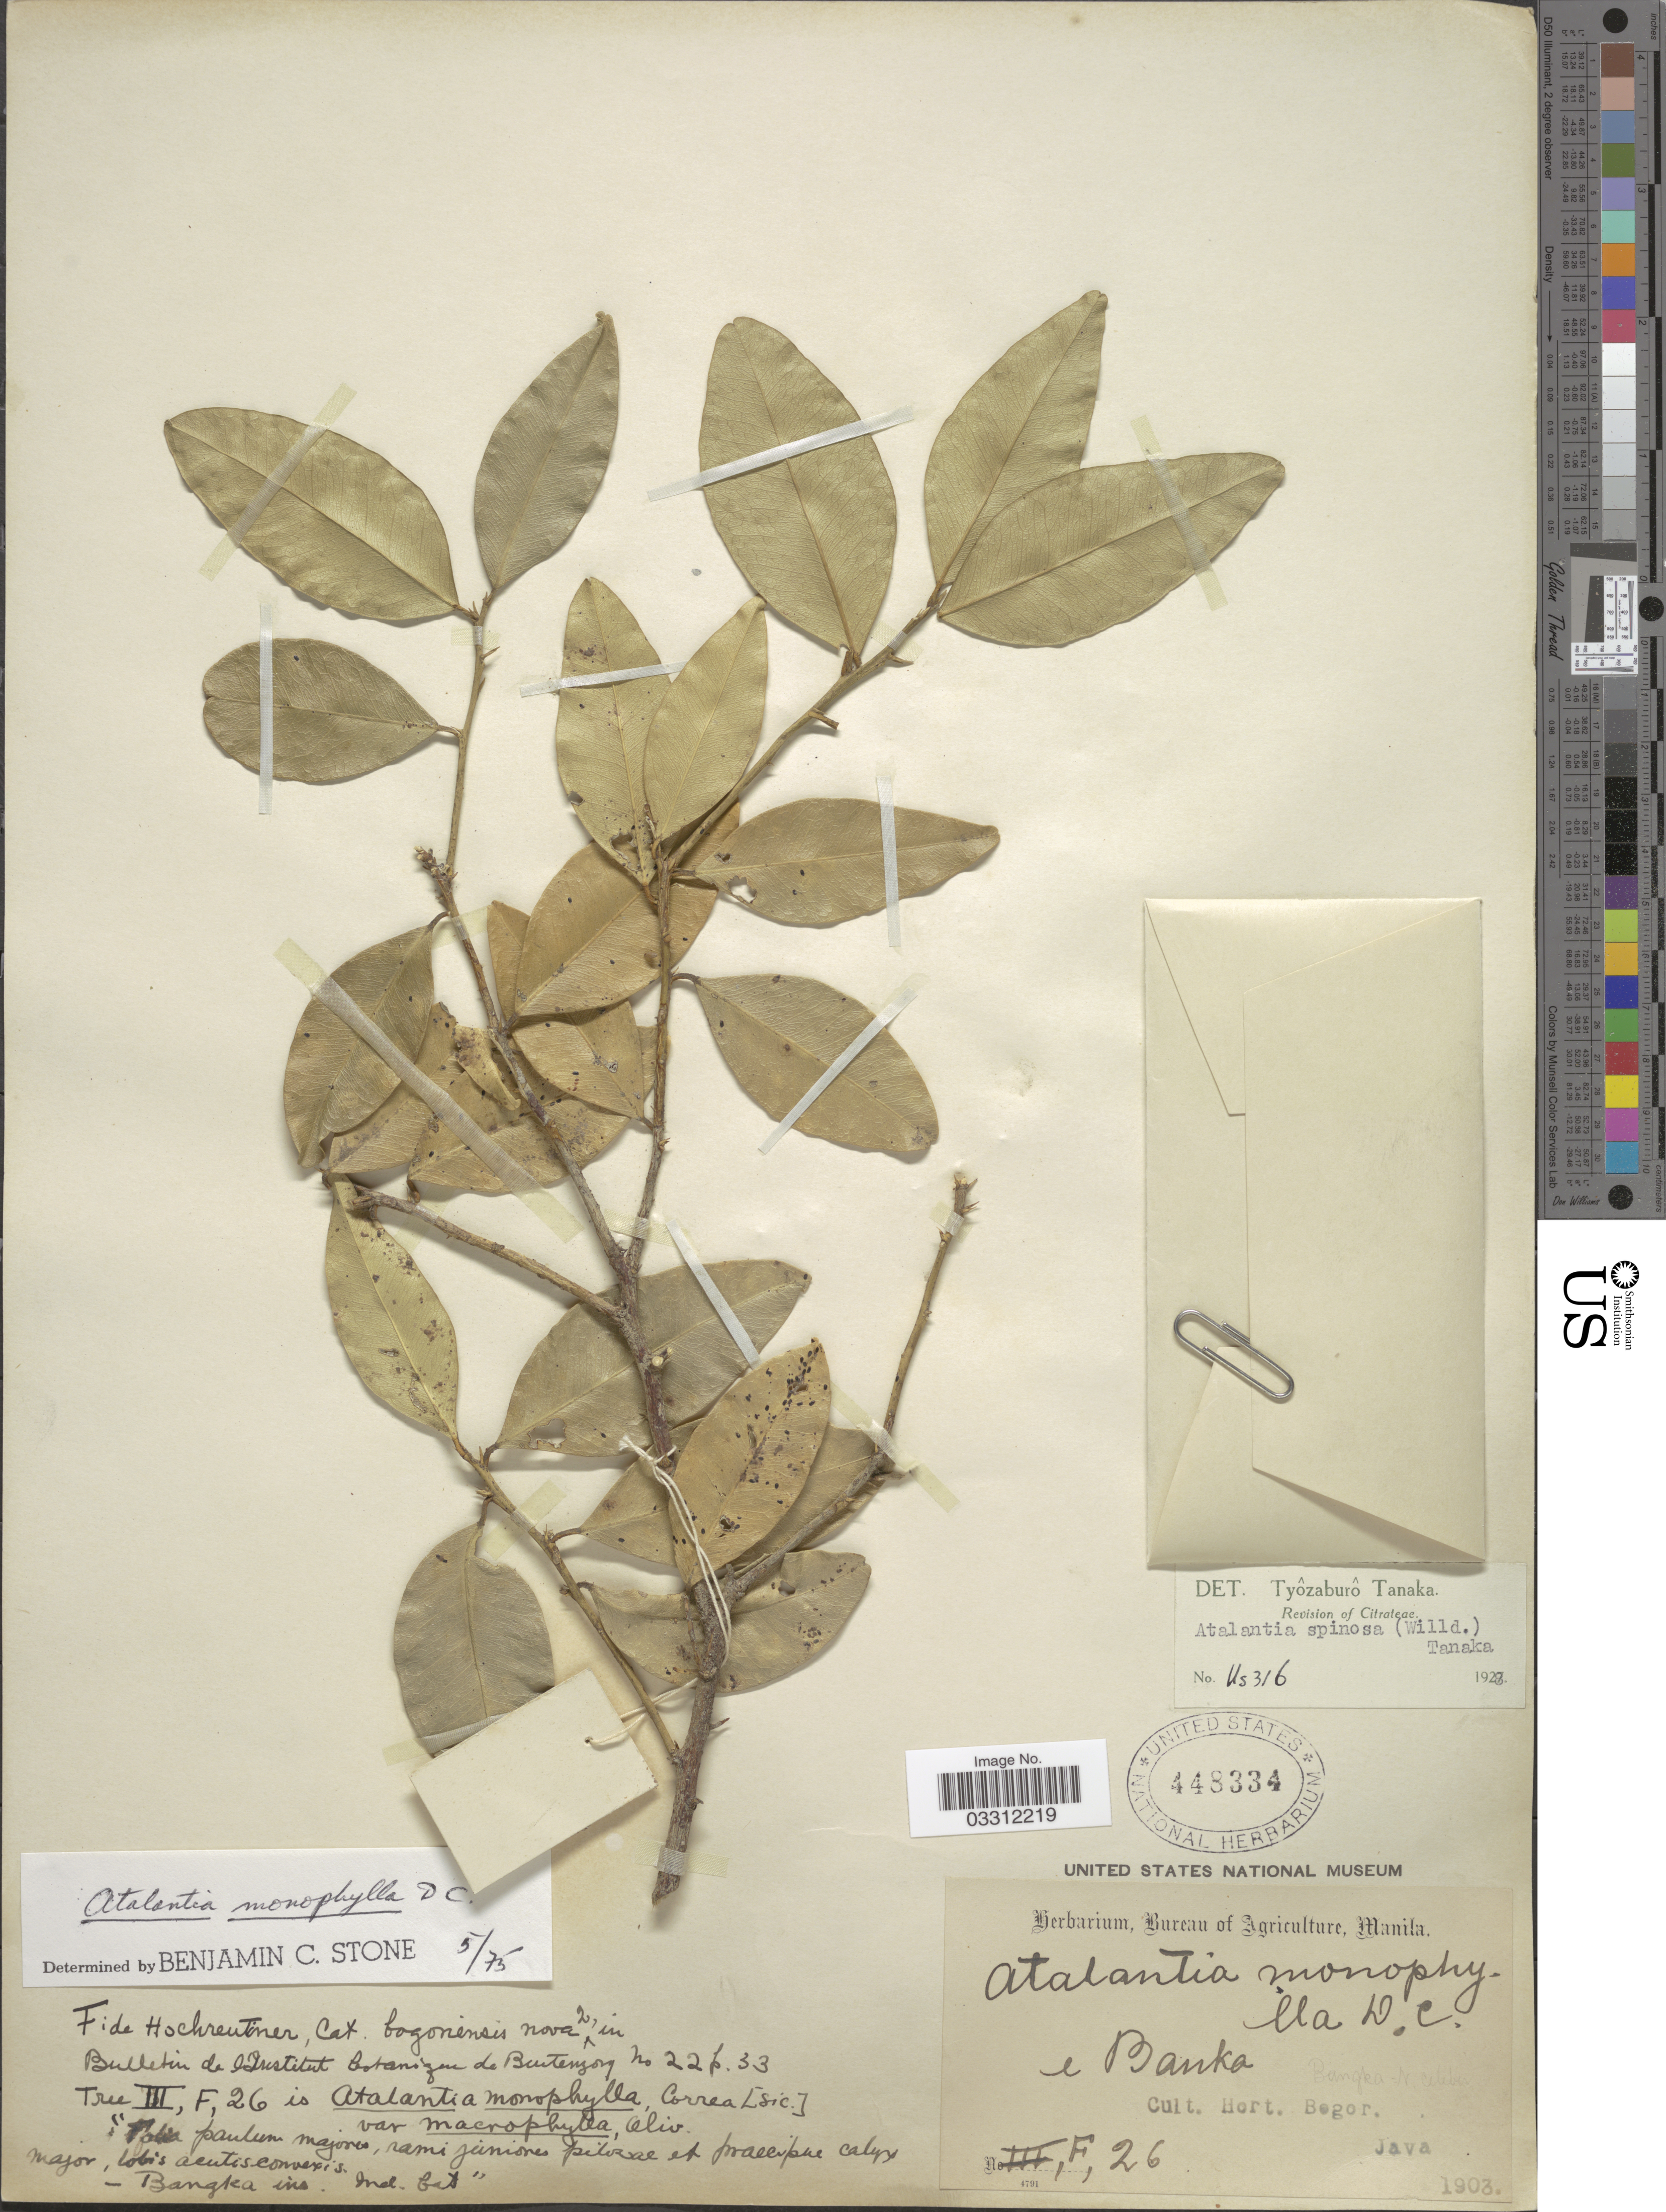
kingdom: Plantae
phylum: Tracheophyta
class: Magnoliopsida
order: Sapindales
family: Rutaceae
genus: Atalantia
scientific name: Atalantia monophylla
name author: (L.) DC.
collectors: Ex herb. Bureau of Agriculture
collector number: F26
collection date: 1903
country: Indonesia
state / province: Java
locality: Cult. Hort. Bogor.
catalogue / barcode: US 448334